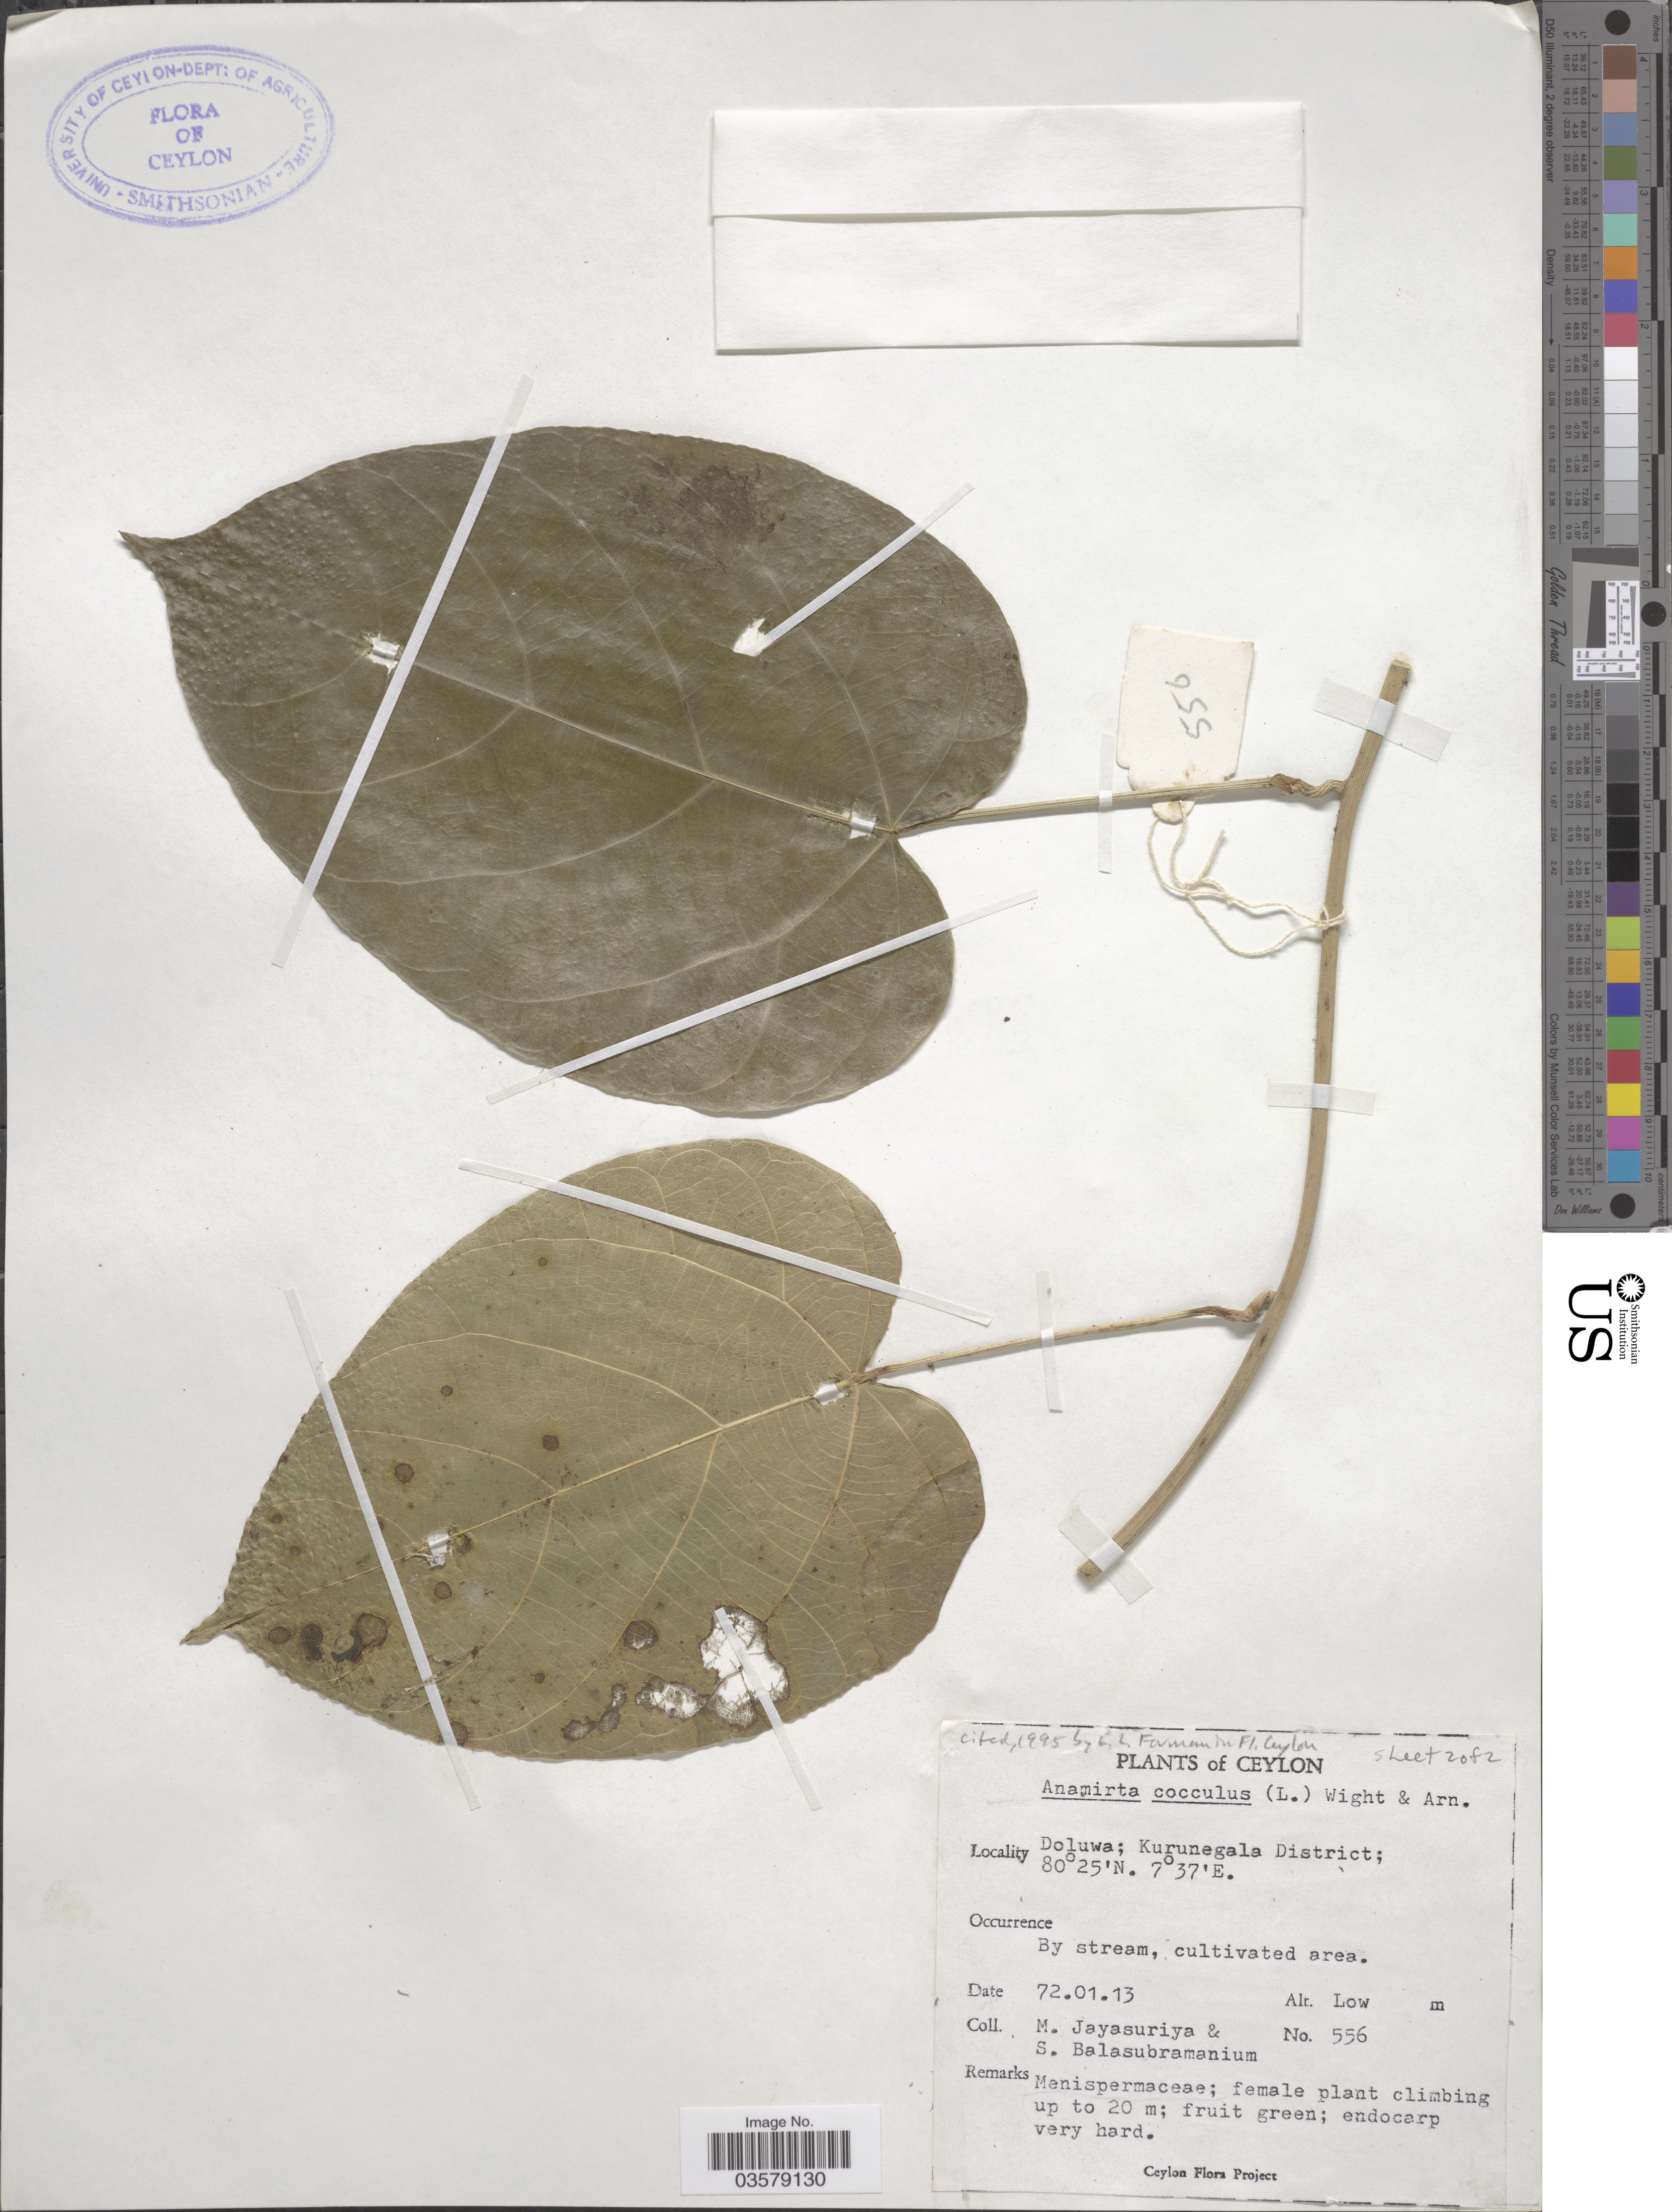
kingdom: Plantae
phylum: Tracheophyta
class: Magnoliopsida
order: Ranunculales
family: Menispermaceae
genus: Anamirta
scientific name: Anamirta cocculus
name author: (L.) Wight & Arn.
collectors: M. Jayasuriya & S. Balasubramanium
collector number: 556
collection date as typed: Transcribed d/m/y: 13/1/72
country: Sri Lanka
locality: Ceylon. Doluwa; Kurunegala District.